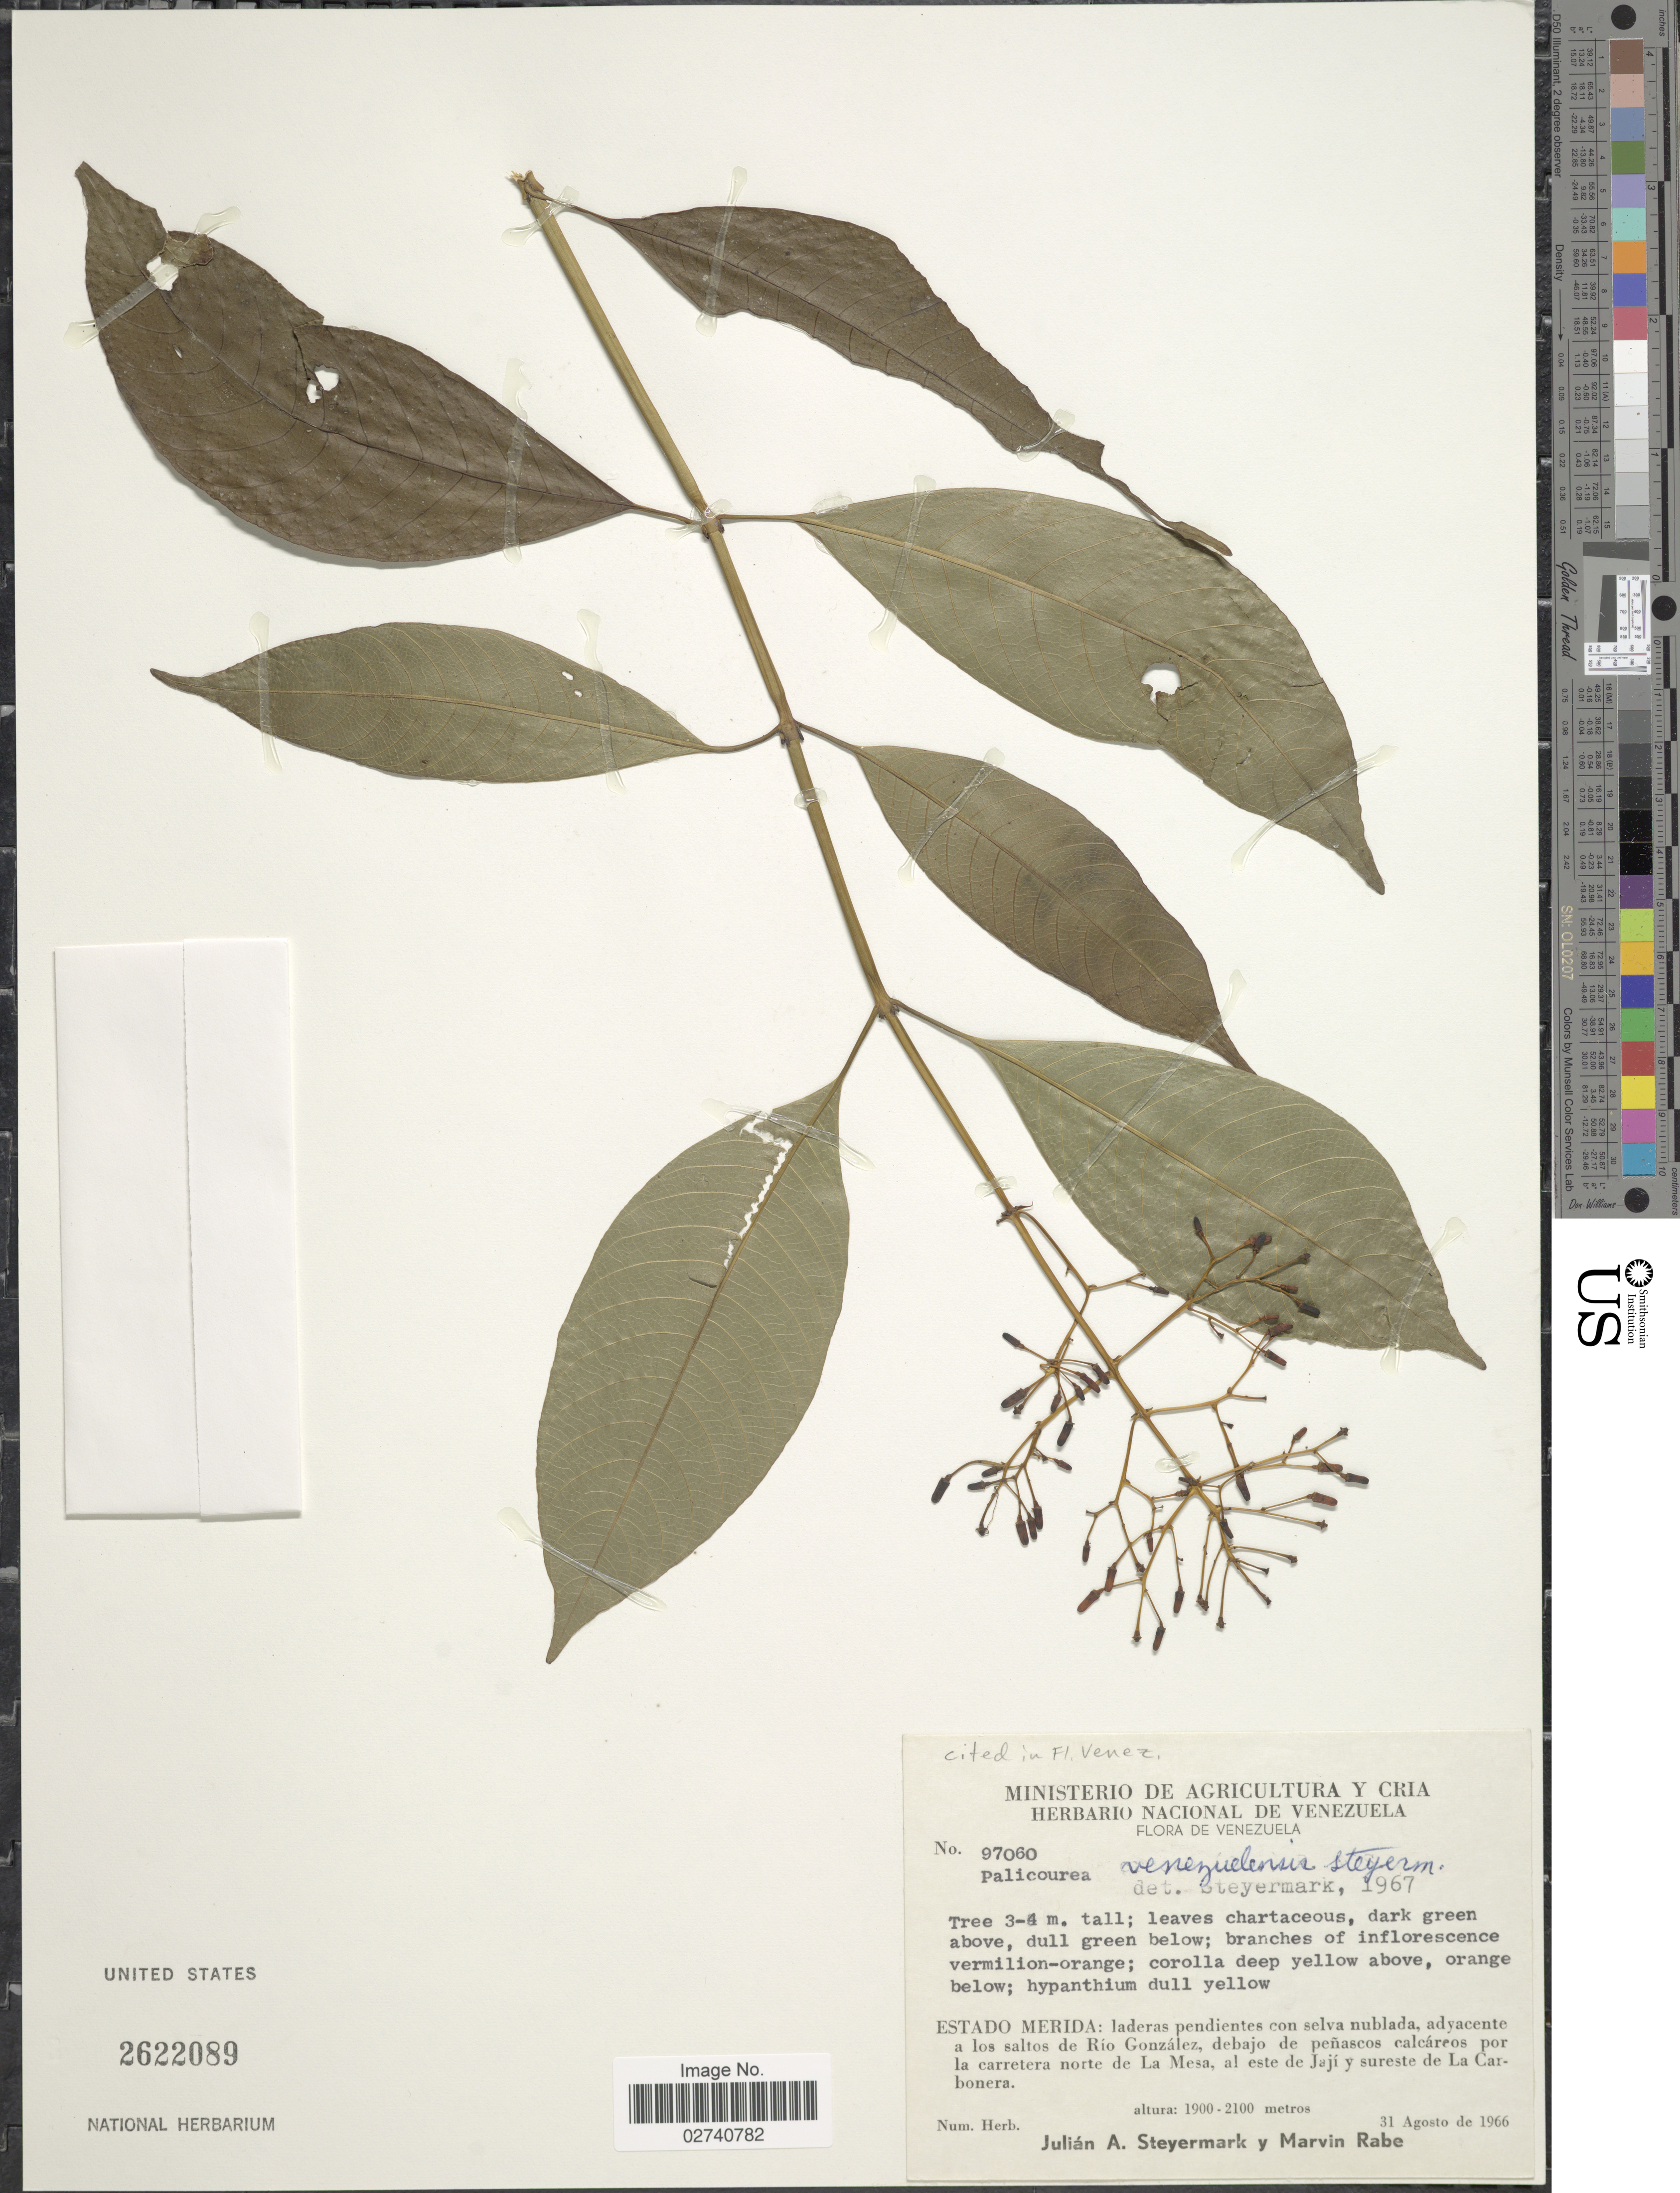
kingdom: Plantae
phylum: Tracheophyta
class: Magnoliopsida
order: Gentianales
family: Rubiaceae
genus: Palicourea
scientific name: Palicourea venezuelensis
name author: Steyerm.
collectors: J. Steyermark & M. Rabe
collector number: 97060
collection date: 1966-08-31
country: Venezuela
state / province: Mérida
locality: Adyacente a los saltos de Rio Gonzalez, debajo de penascos calcaros por la carretera norte de La Mesa, al este de Jaji y sureste de La Carbonera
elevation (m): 1900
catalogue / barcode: US 2622089